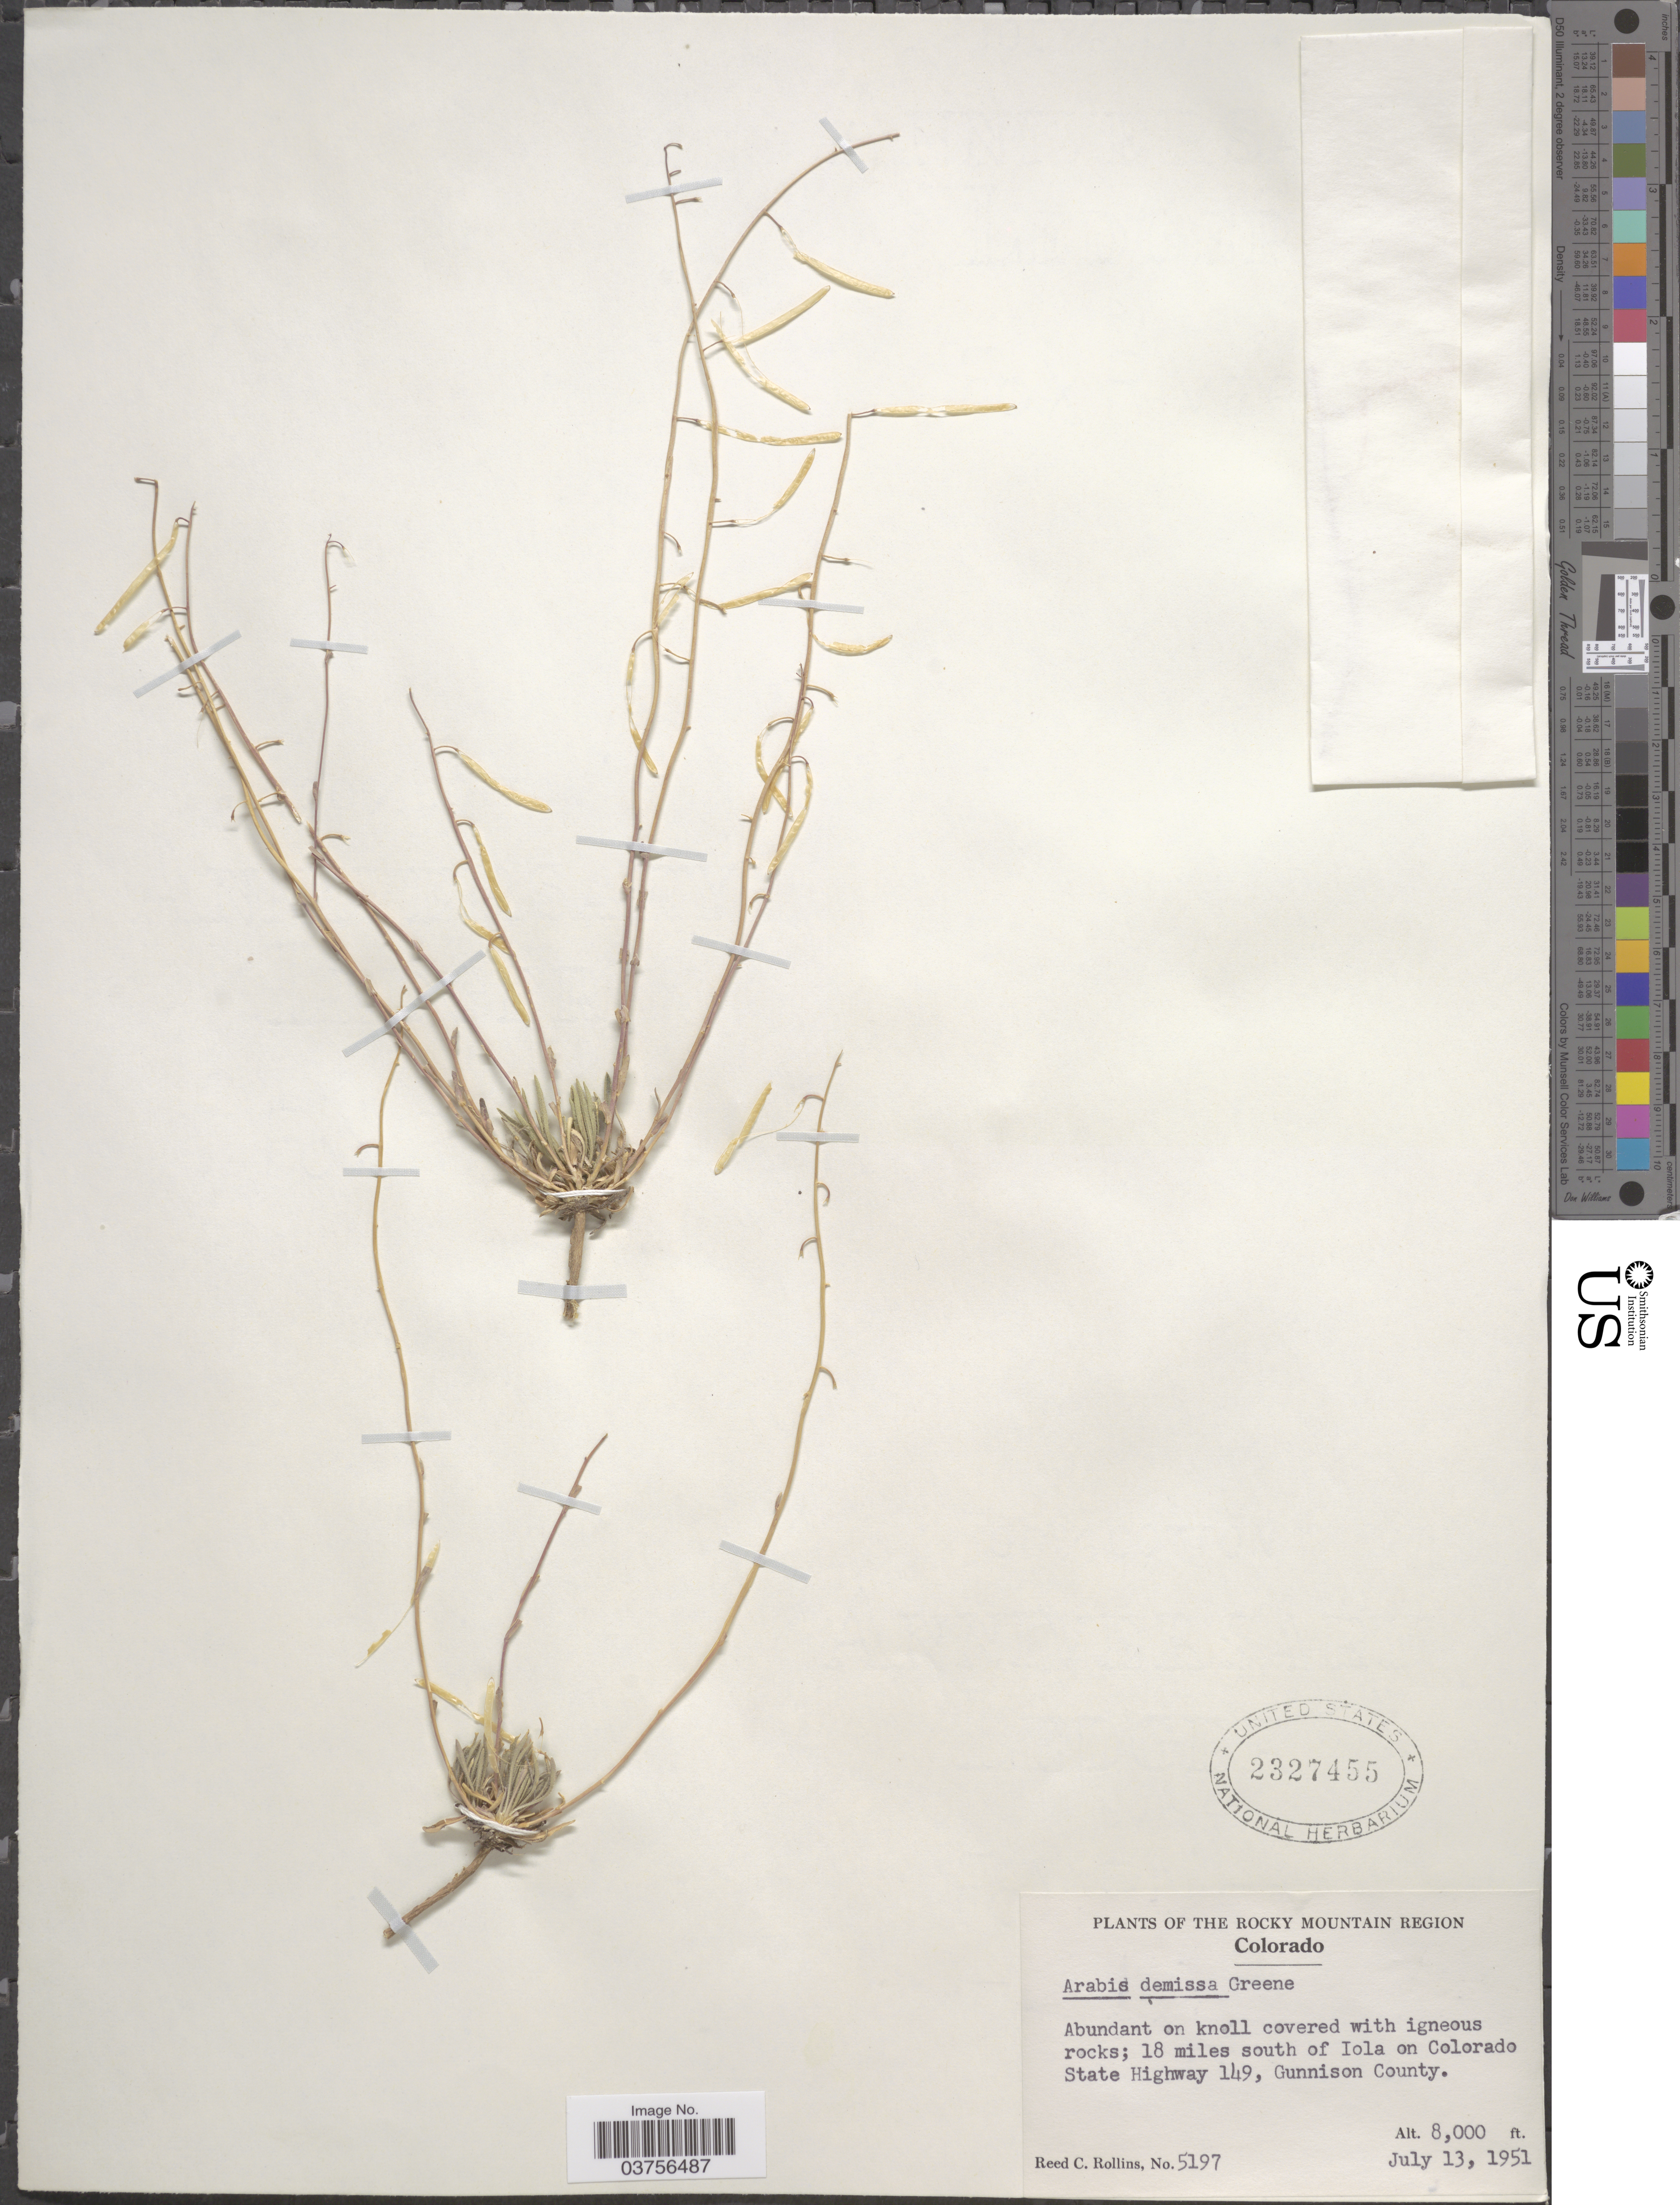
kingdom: Plantae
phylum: Tracheophyta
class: Magnoliopsida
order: Brassicales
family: Brassicaceae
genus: Arabis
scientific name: Arabis demissa var. demissa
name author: Greene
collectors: R. C. Rollins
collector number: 5197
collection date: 1951-07-13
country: United States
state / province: Colorado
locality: The Rocky Mountain Region. 18 miles south of Iola on Colorado State Highway 149, Gunnison County.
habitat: abundant on knoll covered with igneous rocks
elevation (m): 2438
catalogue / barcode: US 2327455